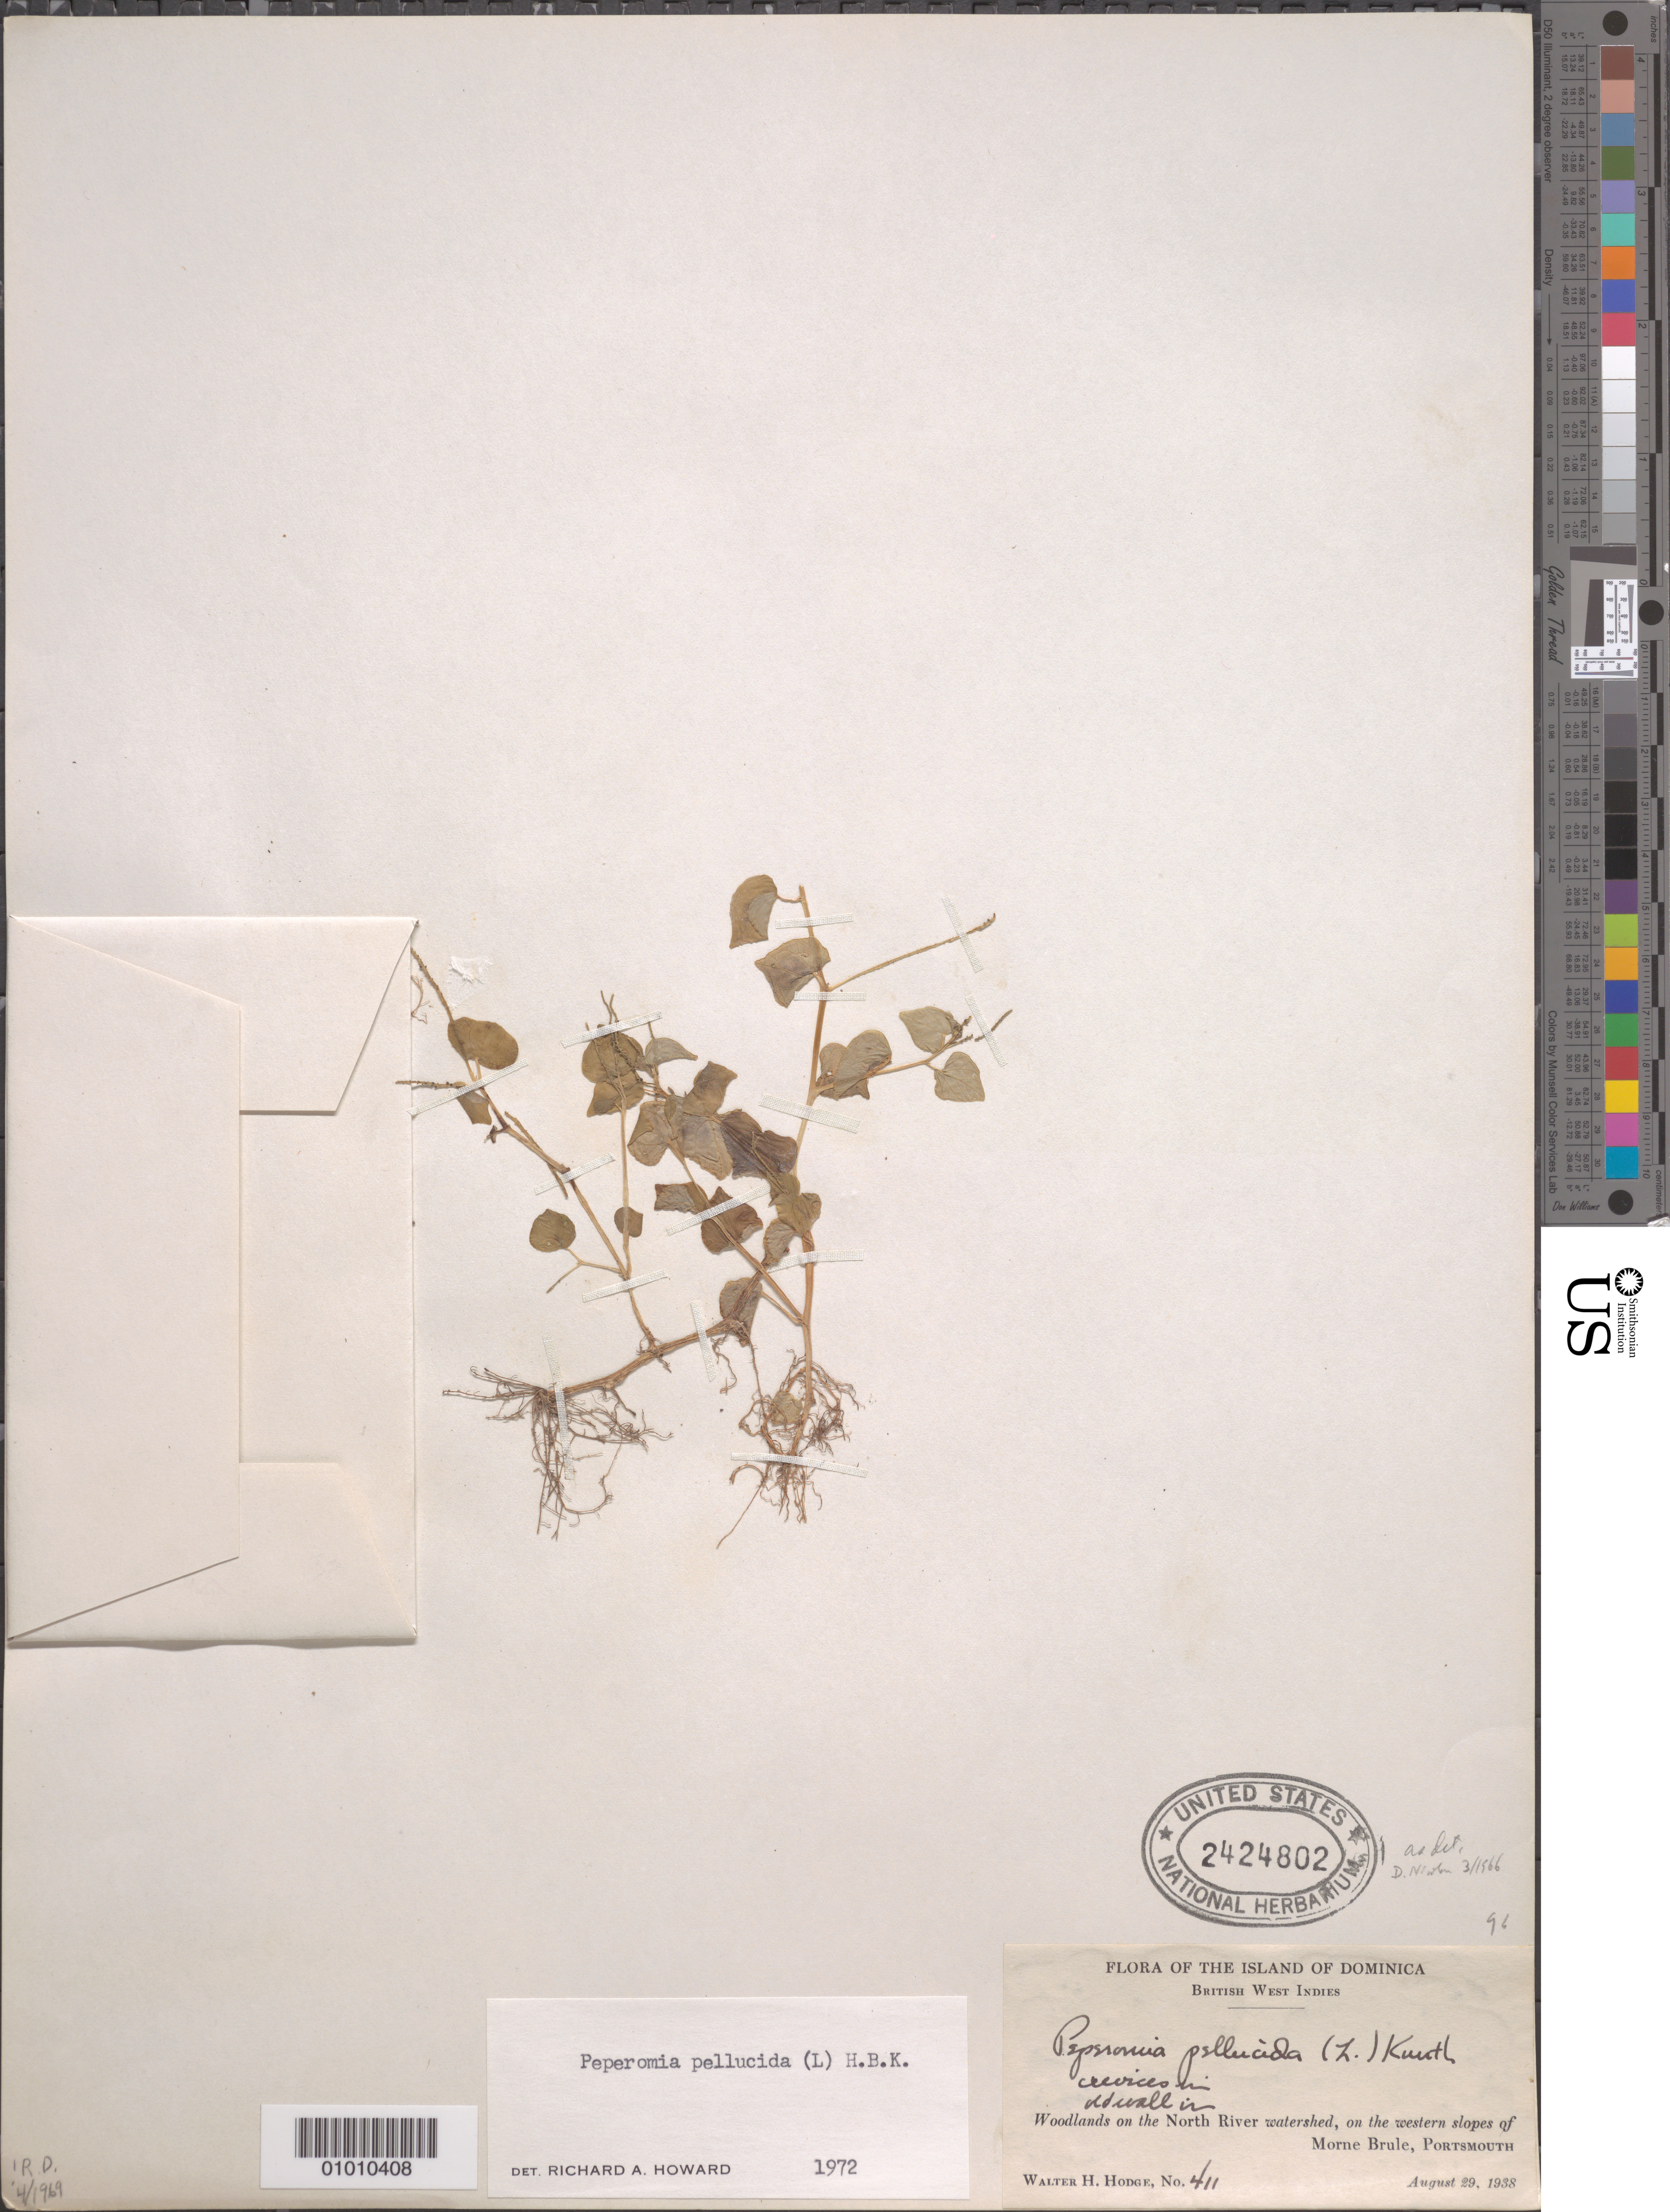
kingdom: Plantae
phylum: Tracheophyta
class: Magnoliopsida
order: Piperales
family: Piperaceae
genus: Peperomia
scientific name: Peperomia pellucida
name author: (L.) Kunth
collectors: W. Hodge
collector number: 411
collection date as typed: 29 Aug 1938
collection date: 1938-08-29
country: Dominica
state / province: St. John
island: Dominica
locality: Woodlands on the North River watershed, on the western slopes of Morne Brule.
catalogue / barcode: US 2424802